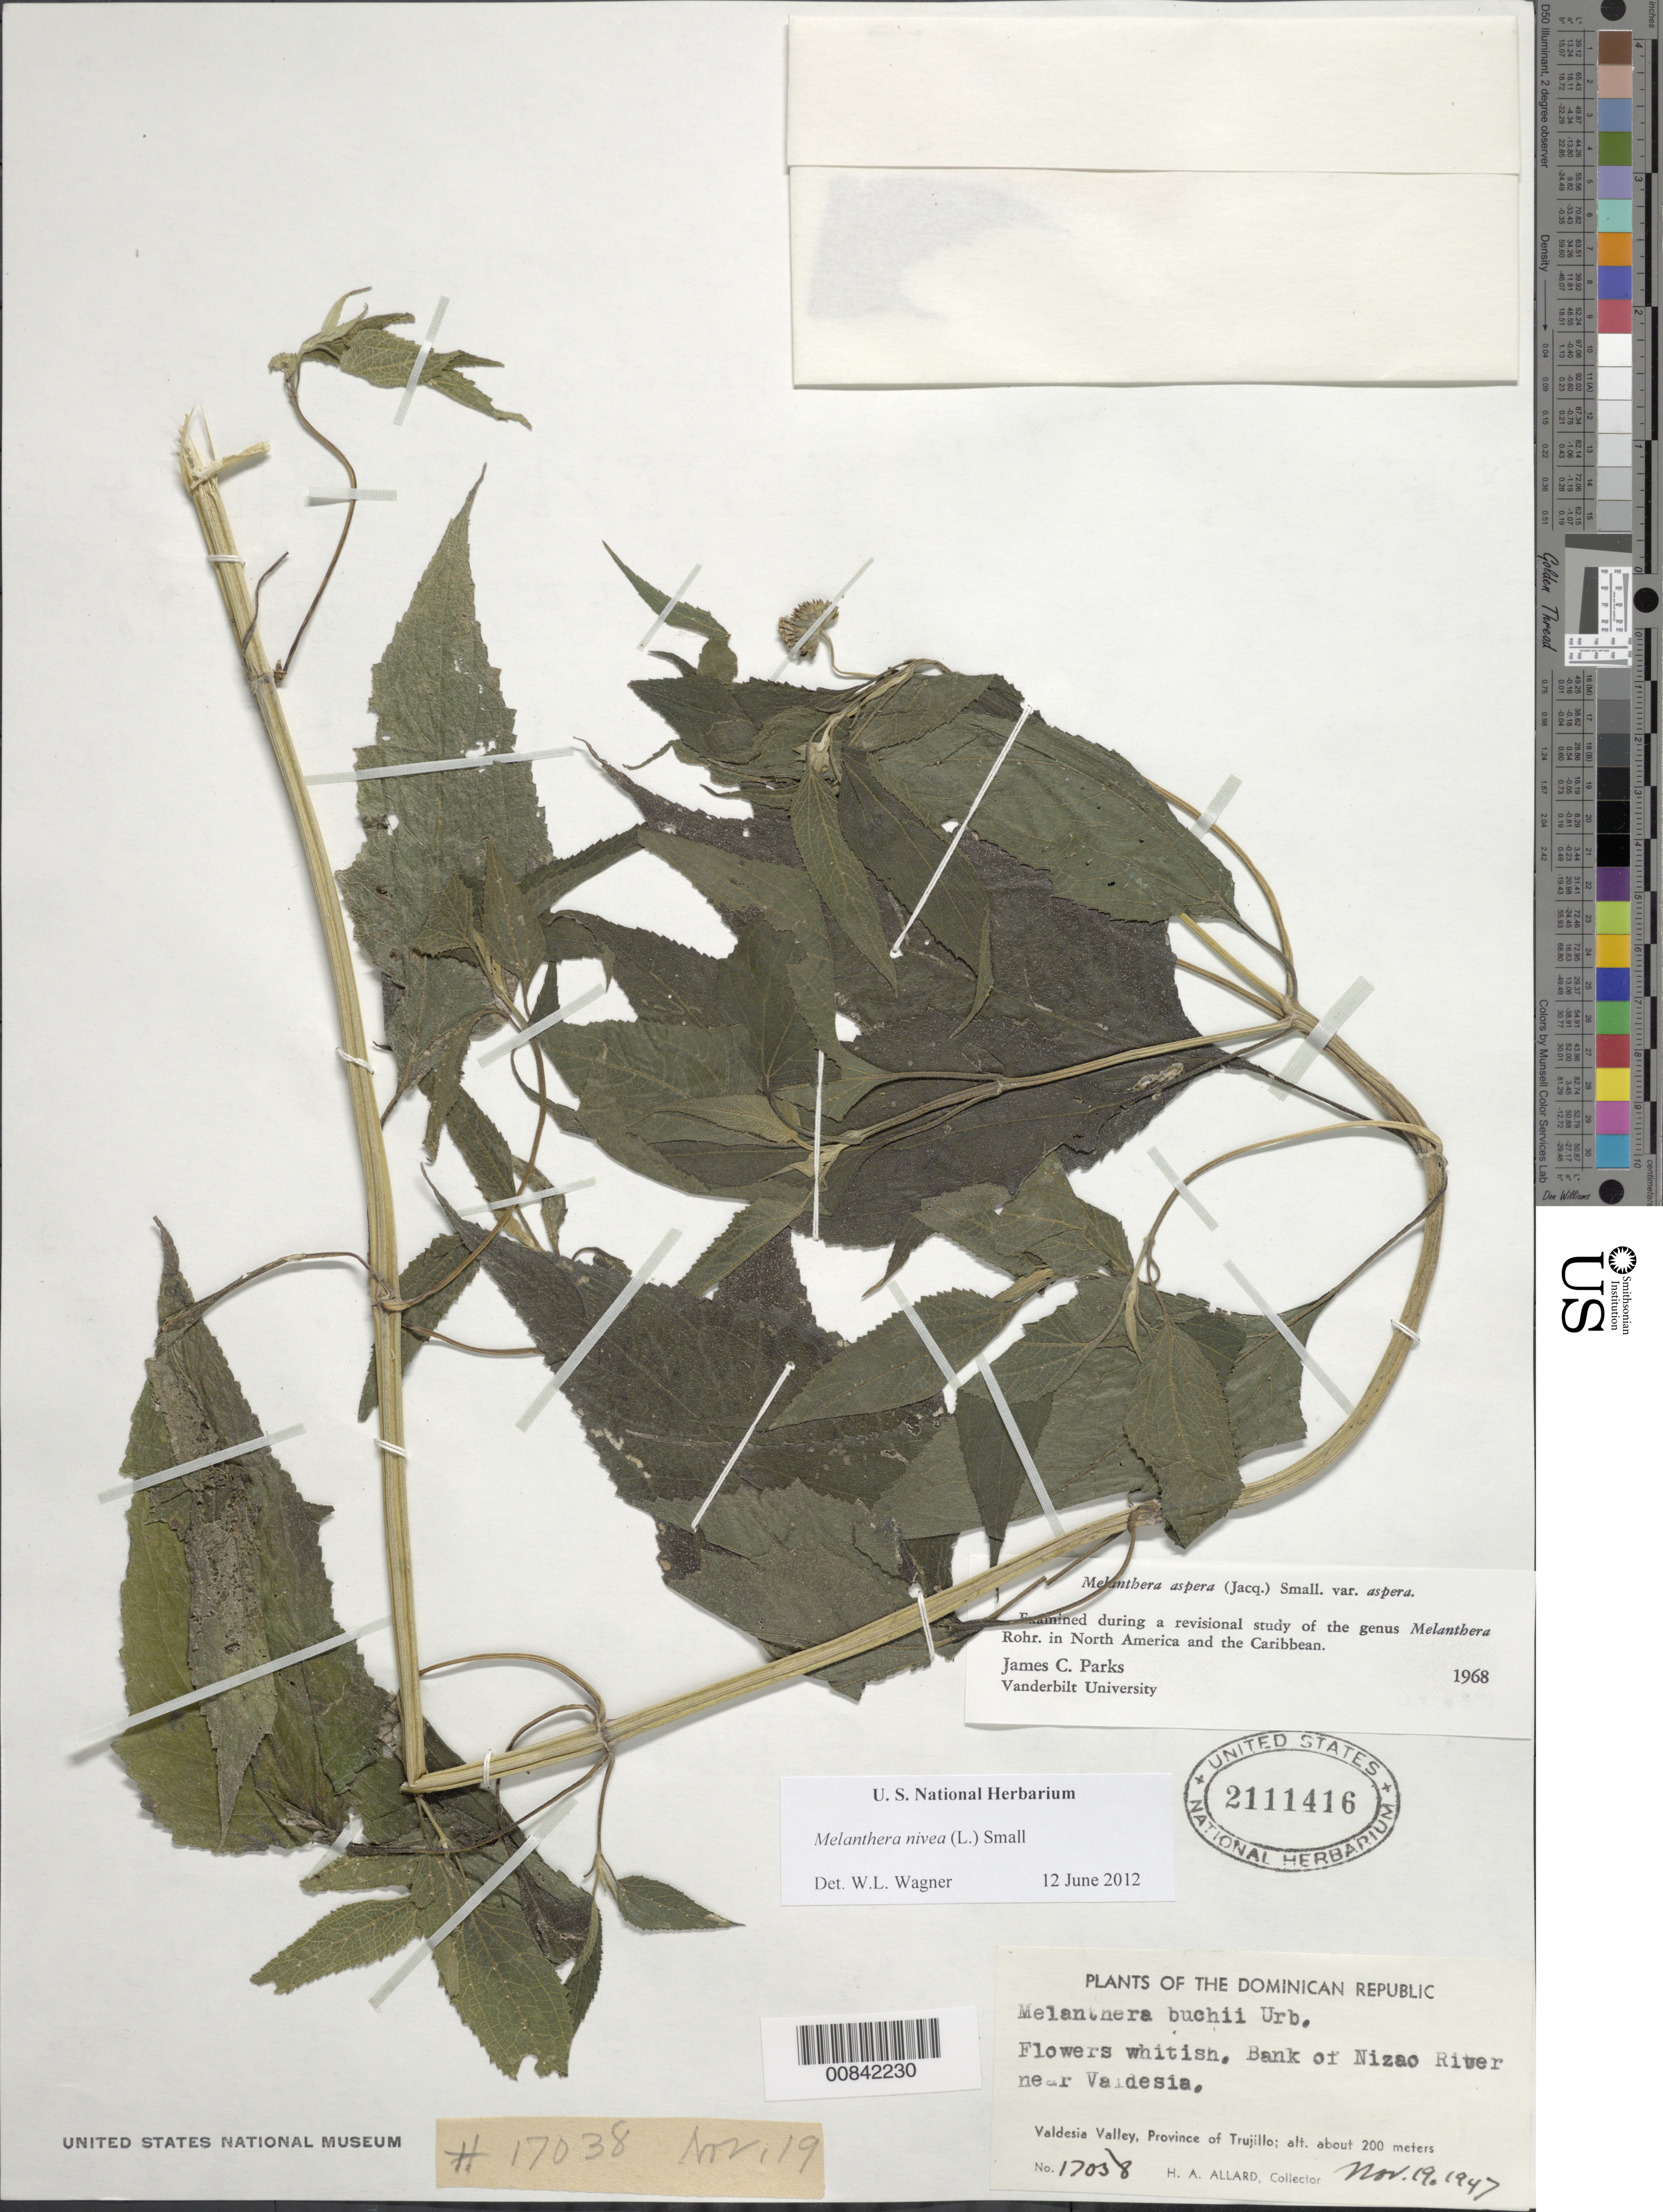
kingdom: Plantae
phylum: Tracheophyta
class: Magnoliopsida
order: Asterales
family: Asteraceae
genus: Melanthera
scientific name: Melanthera nivea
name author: (L.) Small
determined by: Parks, J. C.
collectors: H. A. Allard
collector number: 17038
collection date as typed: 19 Nov 1947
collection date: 1947-11-19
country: Dominican Republic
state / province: San Cristobal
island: Hispaniola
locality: Valdesia Valley, banks of Nizao River, near Valdesia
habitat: River banks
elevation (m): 200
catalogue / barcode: US 2111416